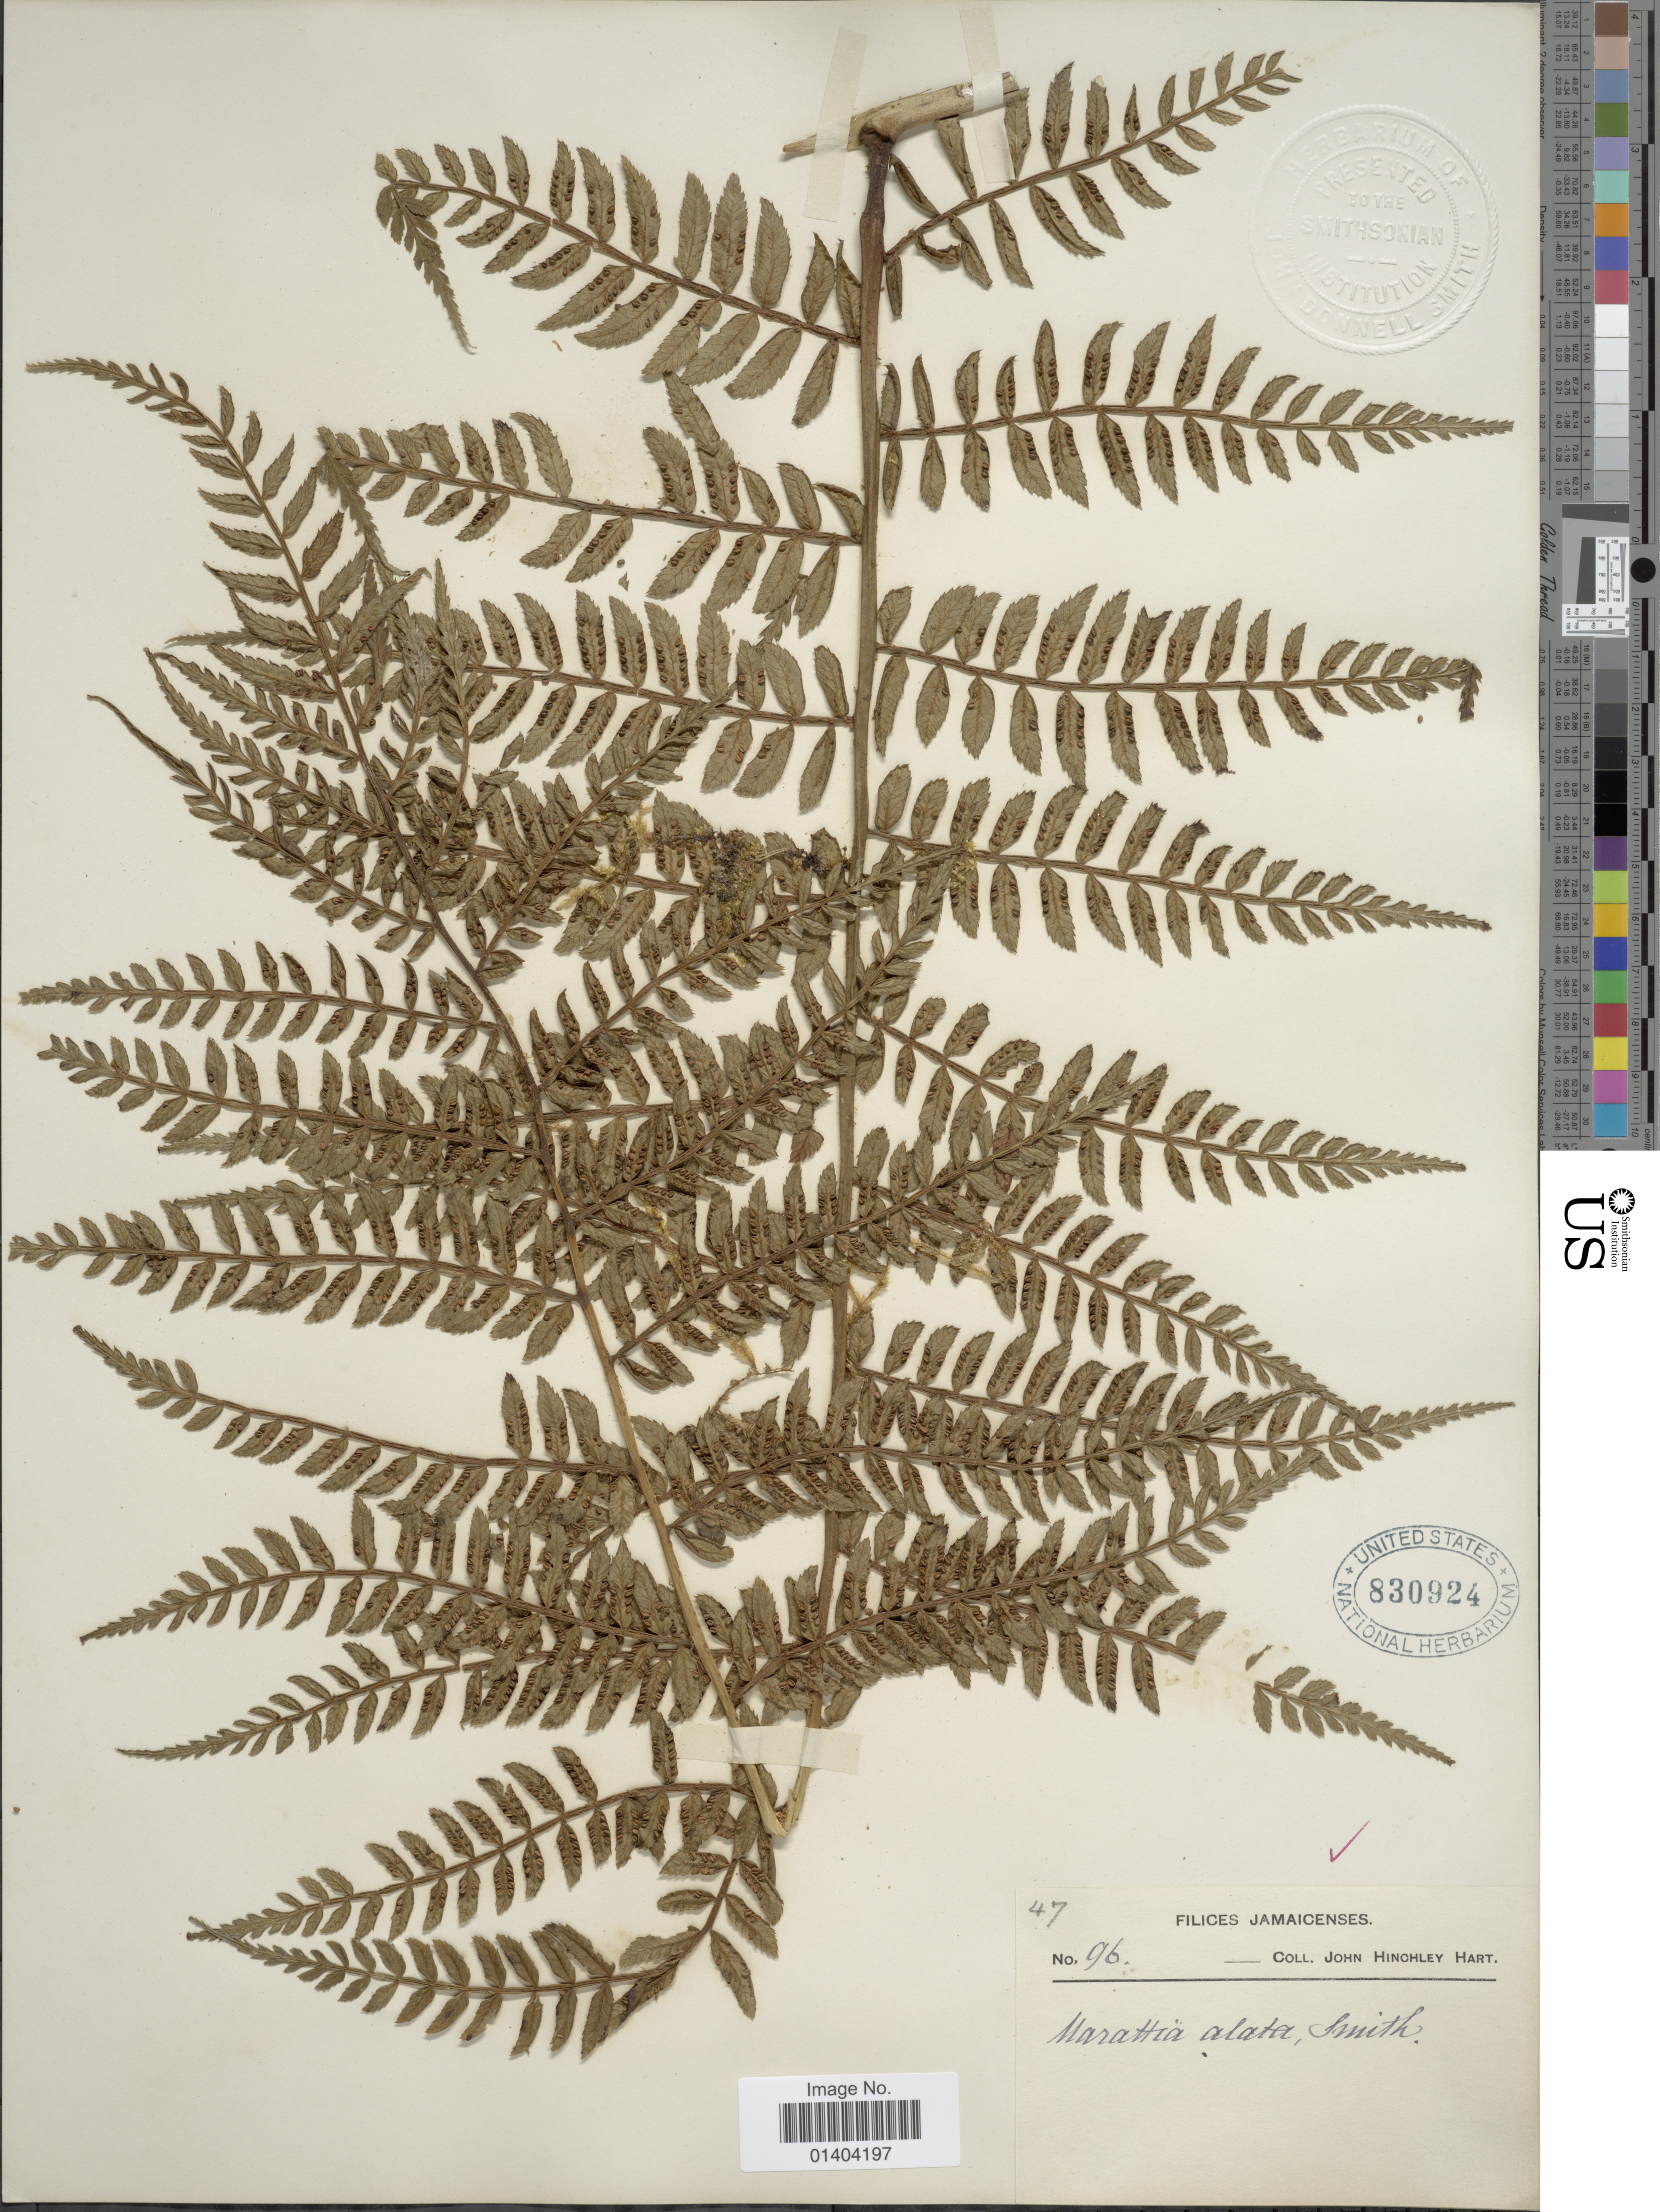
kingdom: Plantae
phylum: Tracheophyta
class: Polypodiopsida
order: Marattiales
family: Marattiaceae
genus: Marattia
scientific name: Marattia alata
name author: Sw.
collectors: J. H. Hart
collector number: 96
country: Jamaica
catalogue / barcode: US 830924